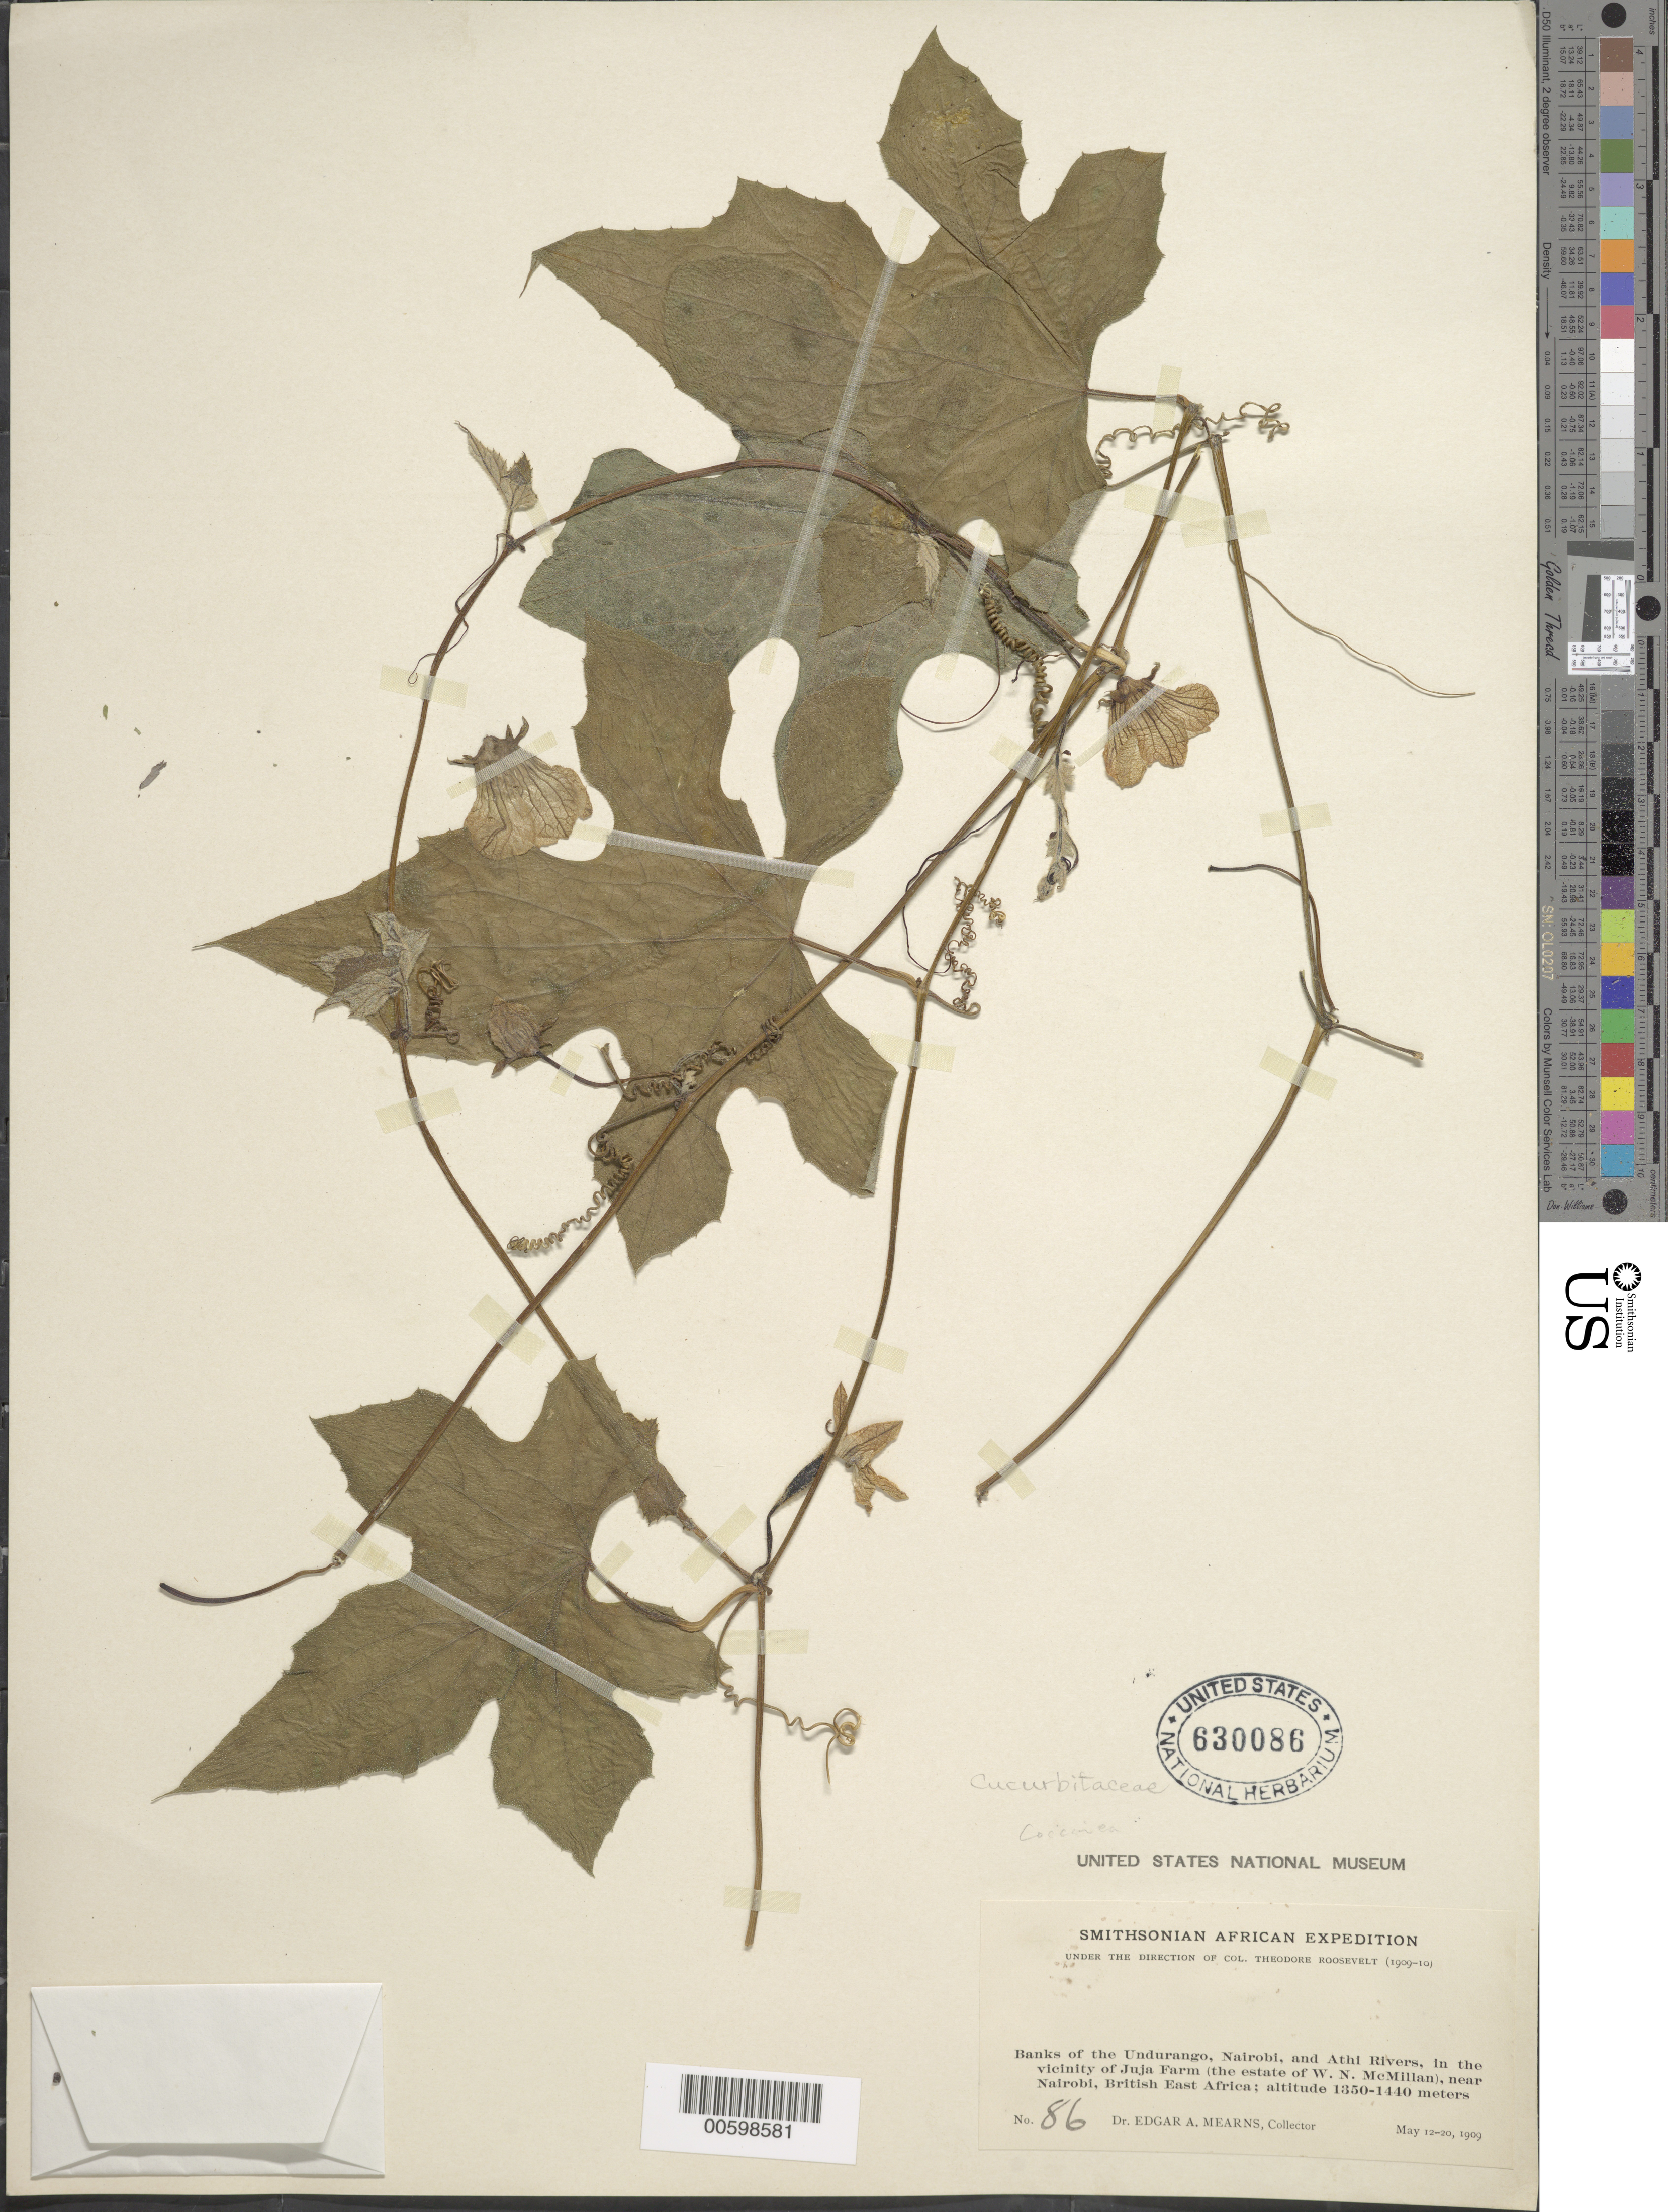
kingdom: Plantae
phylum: Tracheophyta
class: Magnoliopsida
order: Cucurbitales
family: Cucurbitaceae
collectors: E. A. Mearns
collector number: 86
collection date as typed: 12 May 1909 to 20 May 1909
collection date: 1909-05-12/1909-05-20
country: Kenya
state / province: Nairobi Area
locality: Banks of the Undurango, Nairobi and Athi Rivers. In the vicinity of Juja Farm. (the estate of W.N. McMillan) near Nairobi.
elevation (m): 1350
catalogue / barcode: US 630086